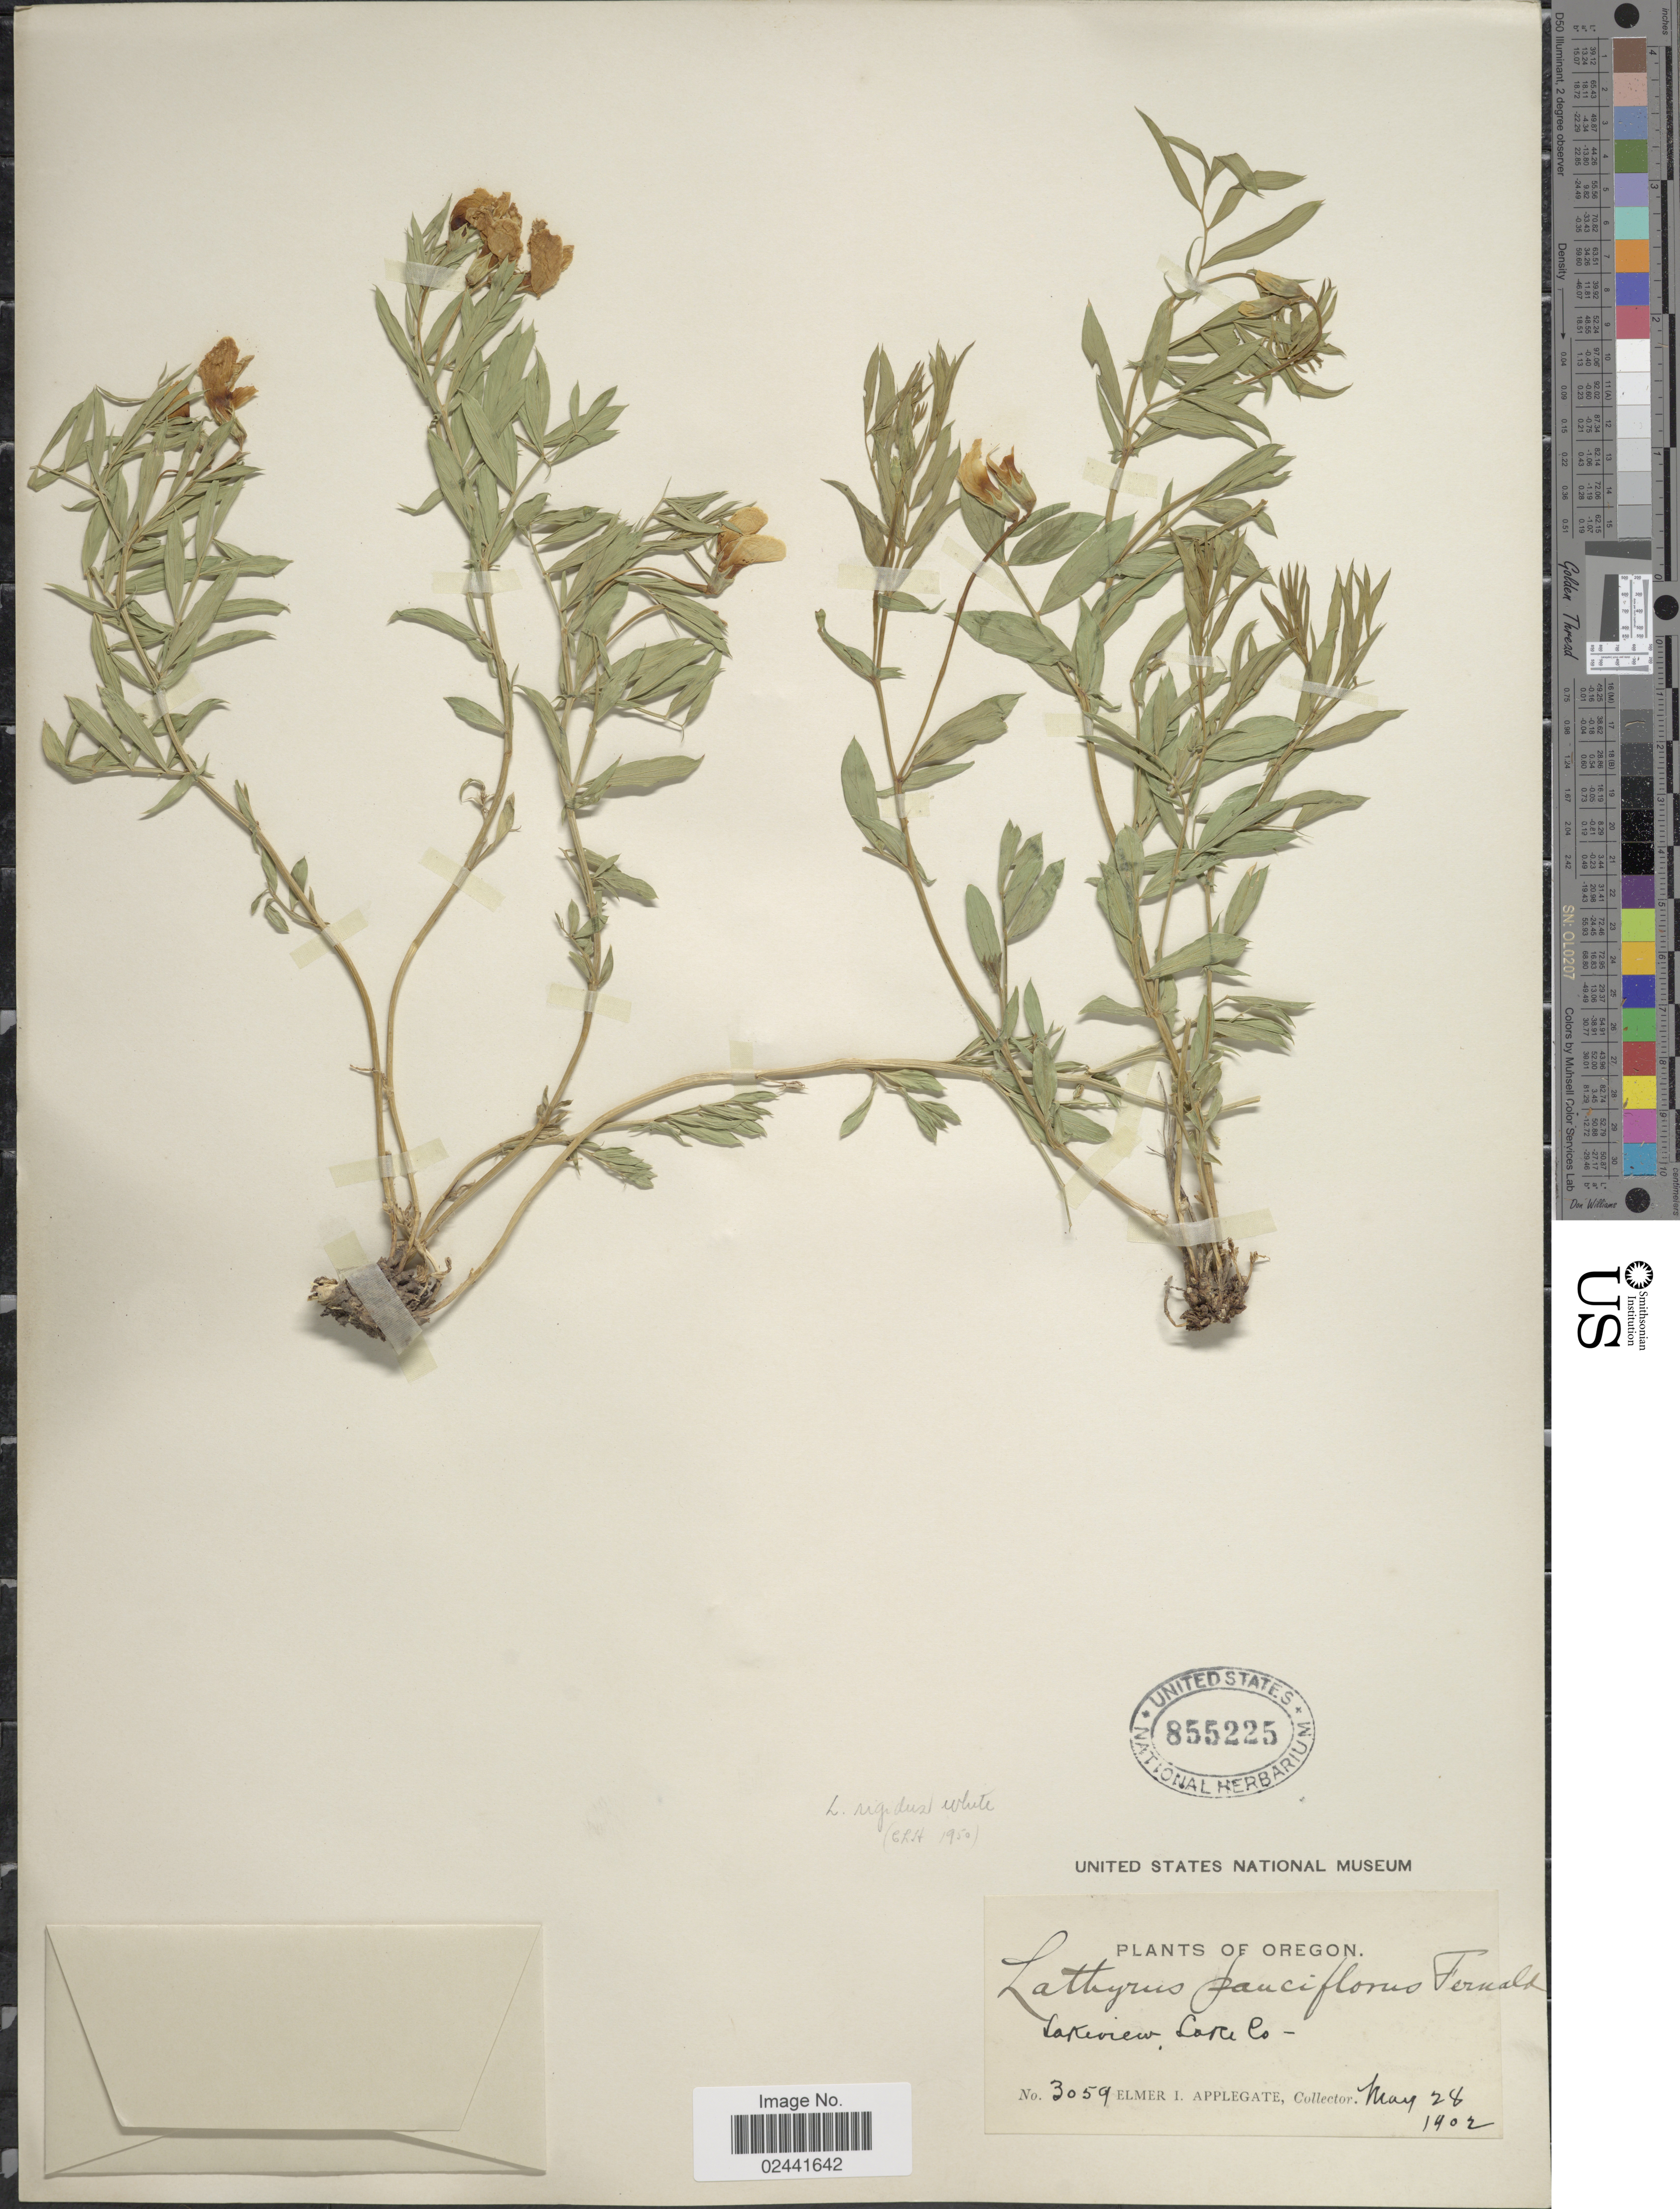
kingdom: Plantae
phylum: Tracheophyta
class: Magnoliopsida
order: Fabales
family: Fabaceae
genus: Lathyrus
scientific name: Lathyrus rigidus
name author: T.G. White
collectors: E. I. Applegate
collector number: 3059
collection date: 1902-05-28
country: United States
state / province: Oregon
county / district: Lake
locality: Lakeview, Lake Co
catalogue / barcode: US 855225